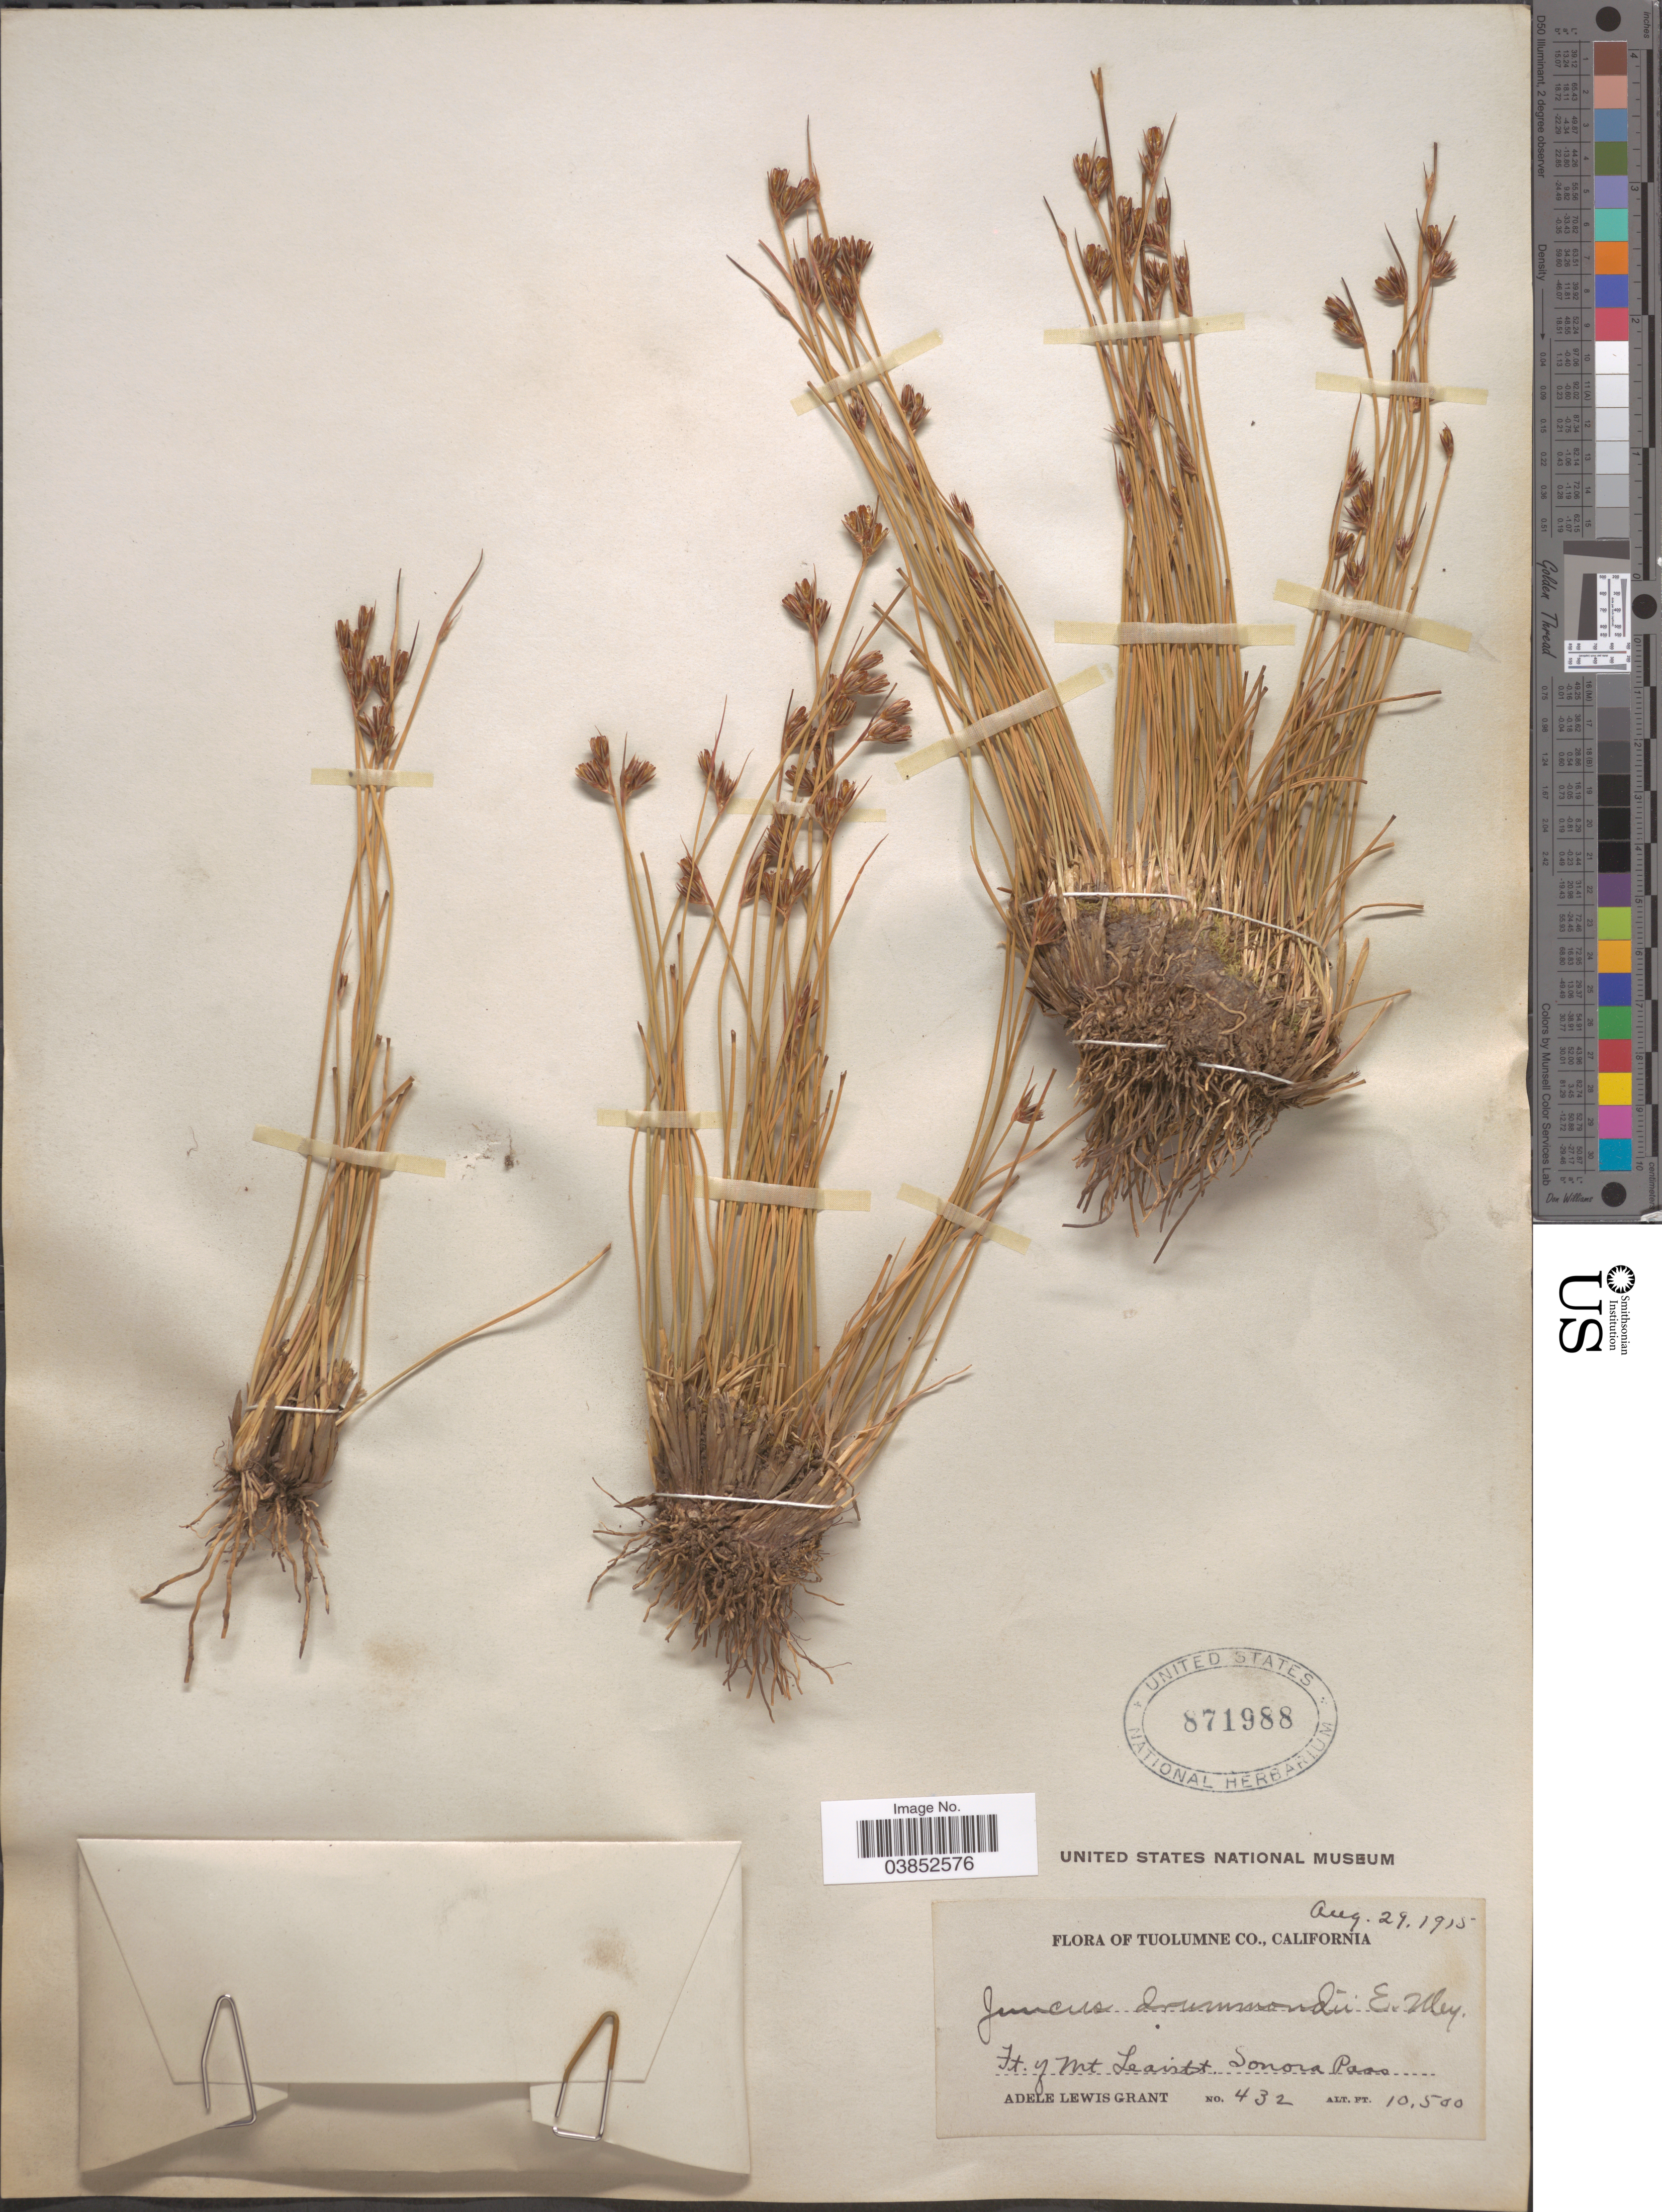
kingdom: Plantae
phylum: Tracheophyta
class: Liliopsida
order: Poales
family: Juncaceae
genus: Juncus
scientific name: Juncus drummondii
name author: E. Mey.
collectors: A. L. Grant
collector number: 432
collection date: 1915-08-29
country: United States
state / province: California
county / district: Tuolumne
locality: Tuolumne Co. Ft. of Mt Leavitt Sonora Pass.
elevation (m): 3200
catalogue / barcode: US 871988